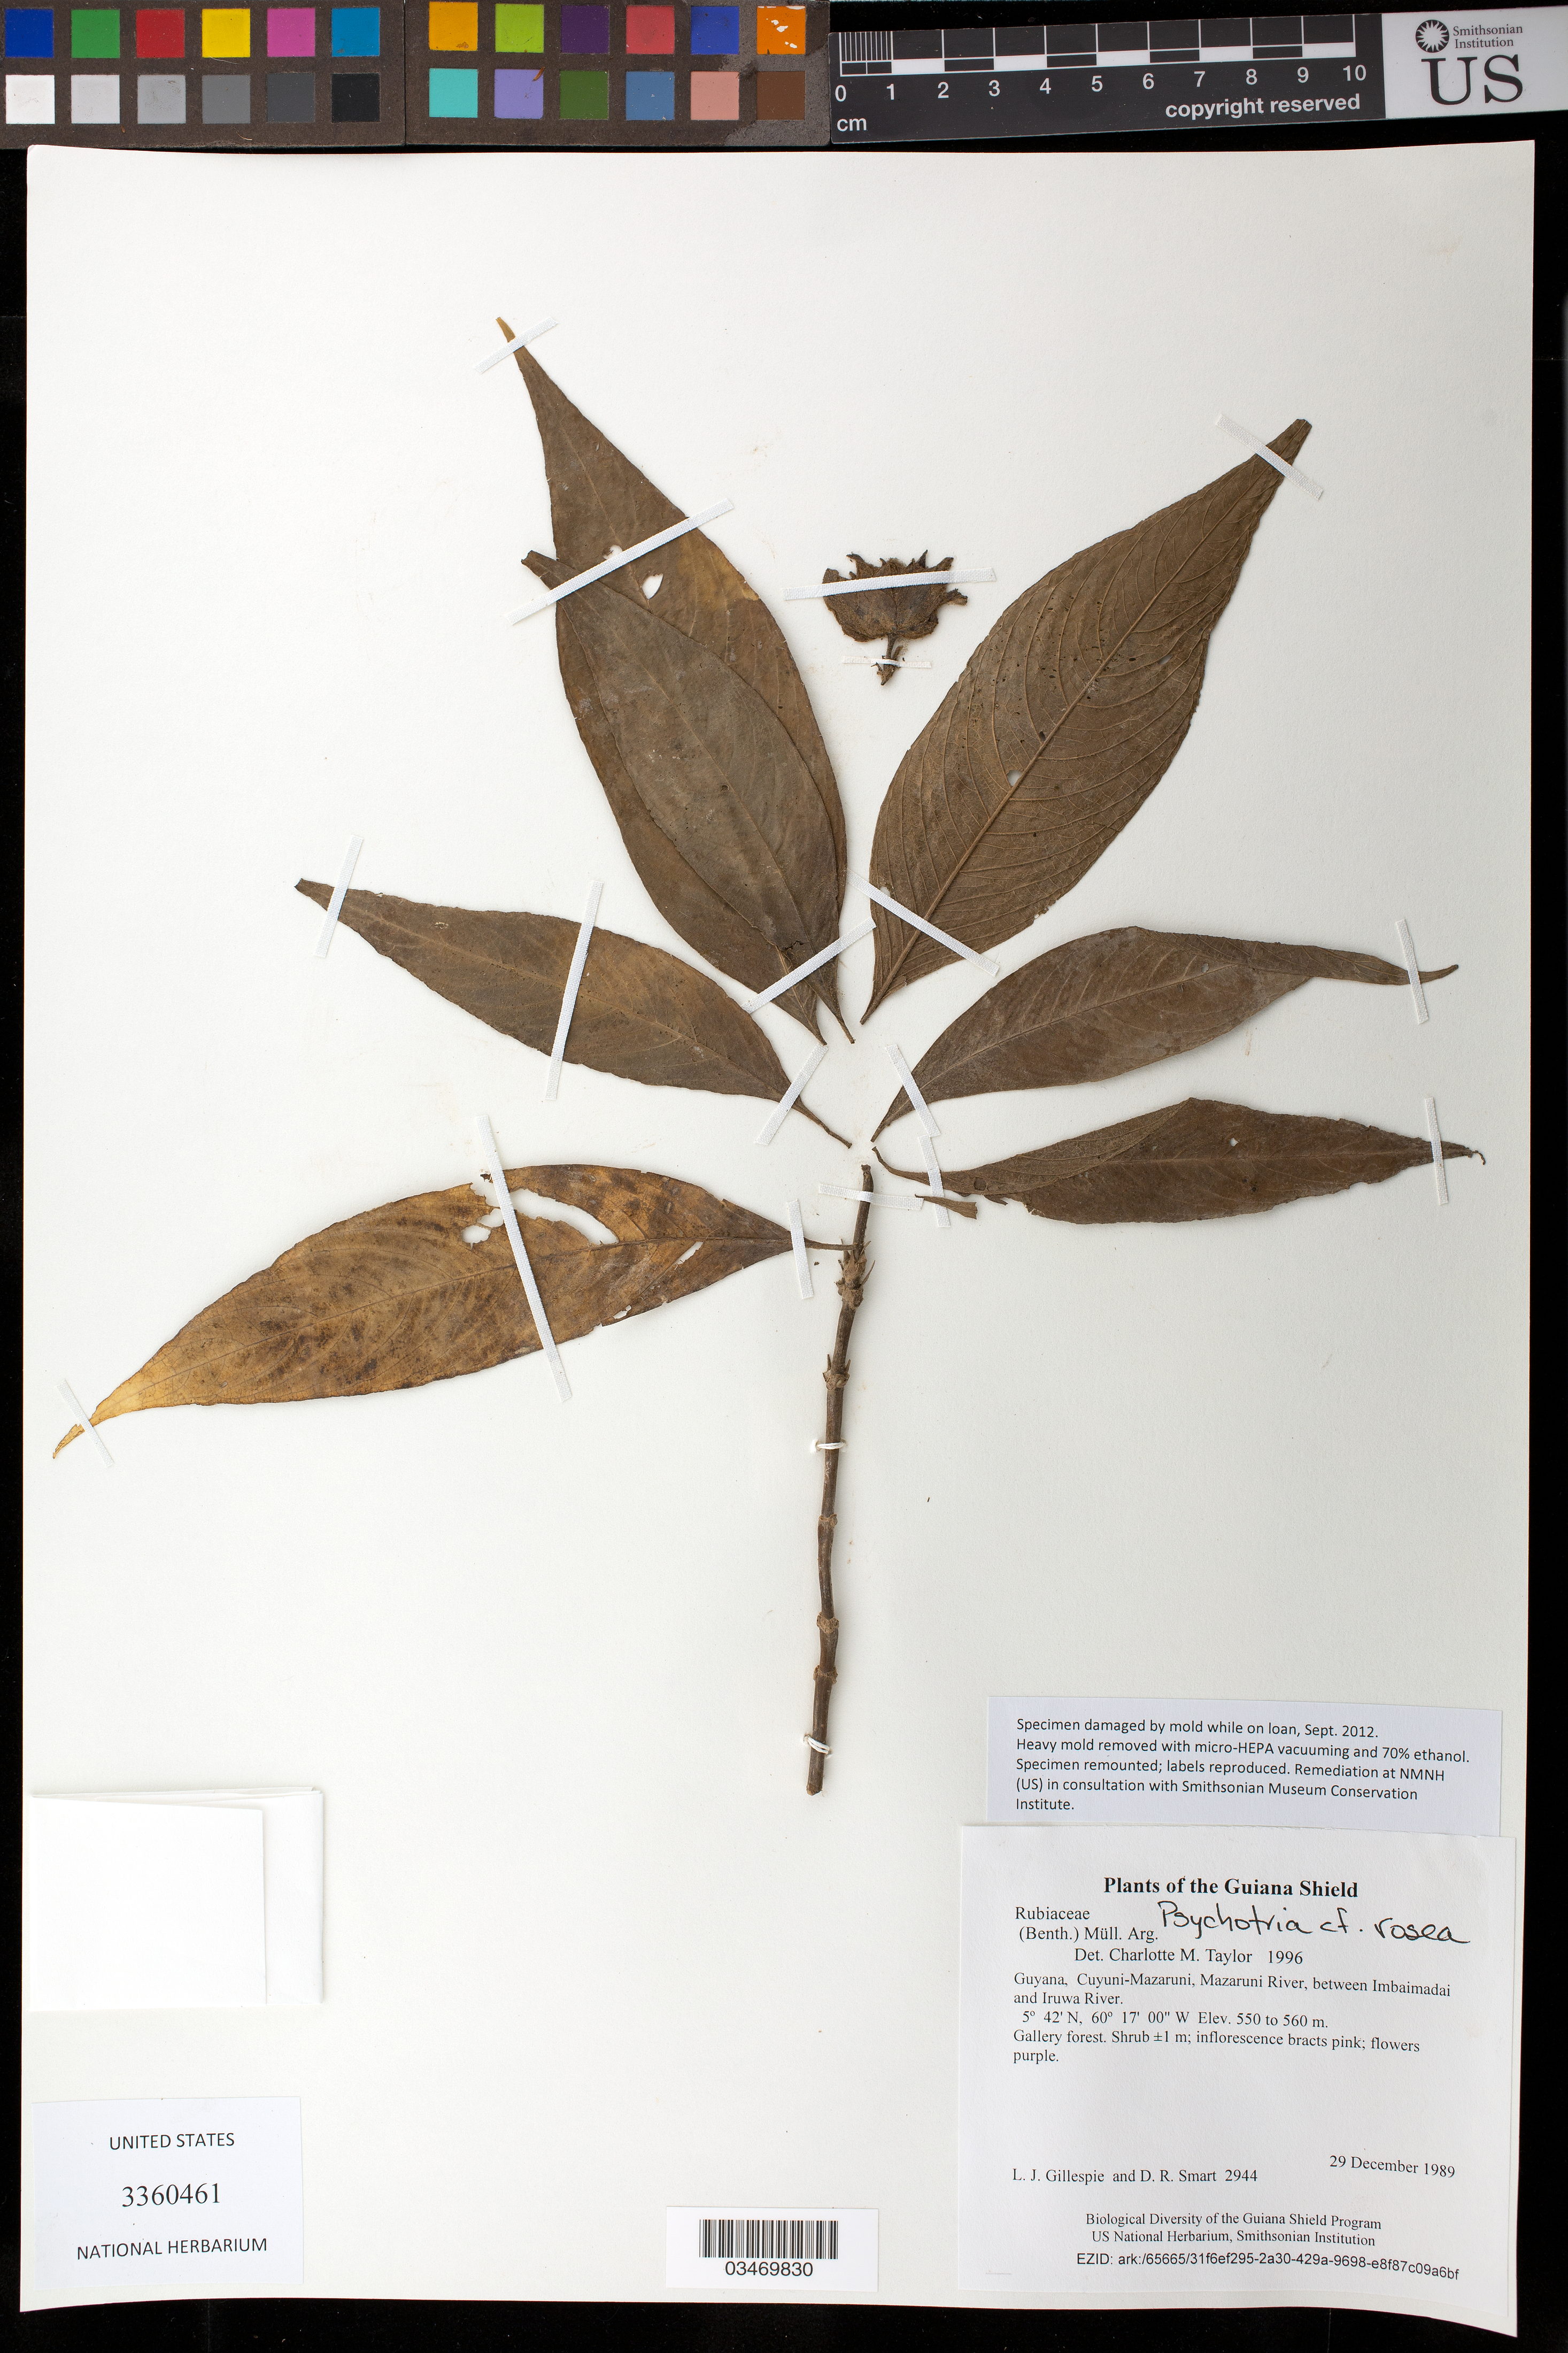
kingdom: Plantae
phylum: Tracheophyta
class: Magnoliopsida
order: Gentianales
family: Rubiaceae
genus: Psychotria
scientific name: Psychotria rosea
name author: (Benth.) Müll. Arg.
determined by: Taylor, Charlotte M.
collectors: L. J. Gillespie & D. R. Smart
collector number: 2944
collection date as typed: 29 December 1989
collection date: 1989-12-29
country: Guyana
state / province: Cuyuni-Mazaruni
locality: Mazaruni River, between Imbaimadai and Iruwa River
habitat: Gallery forest, on riverbanks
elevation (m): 550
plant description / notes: Distribution: Specimen damaged by mold while on loan, Sept. 2012. Heavy mold removed with micro-HEPA vacuuming and 70% ethanol. Specimen remounted; labels reproduced. Remediation at NMNH (US) in consultation with Smithsonian Museum Conservation Institute.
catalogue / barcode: US 3360461